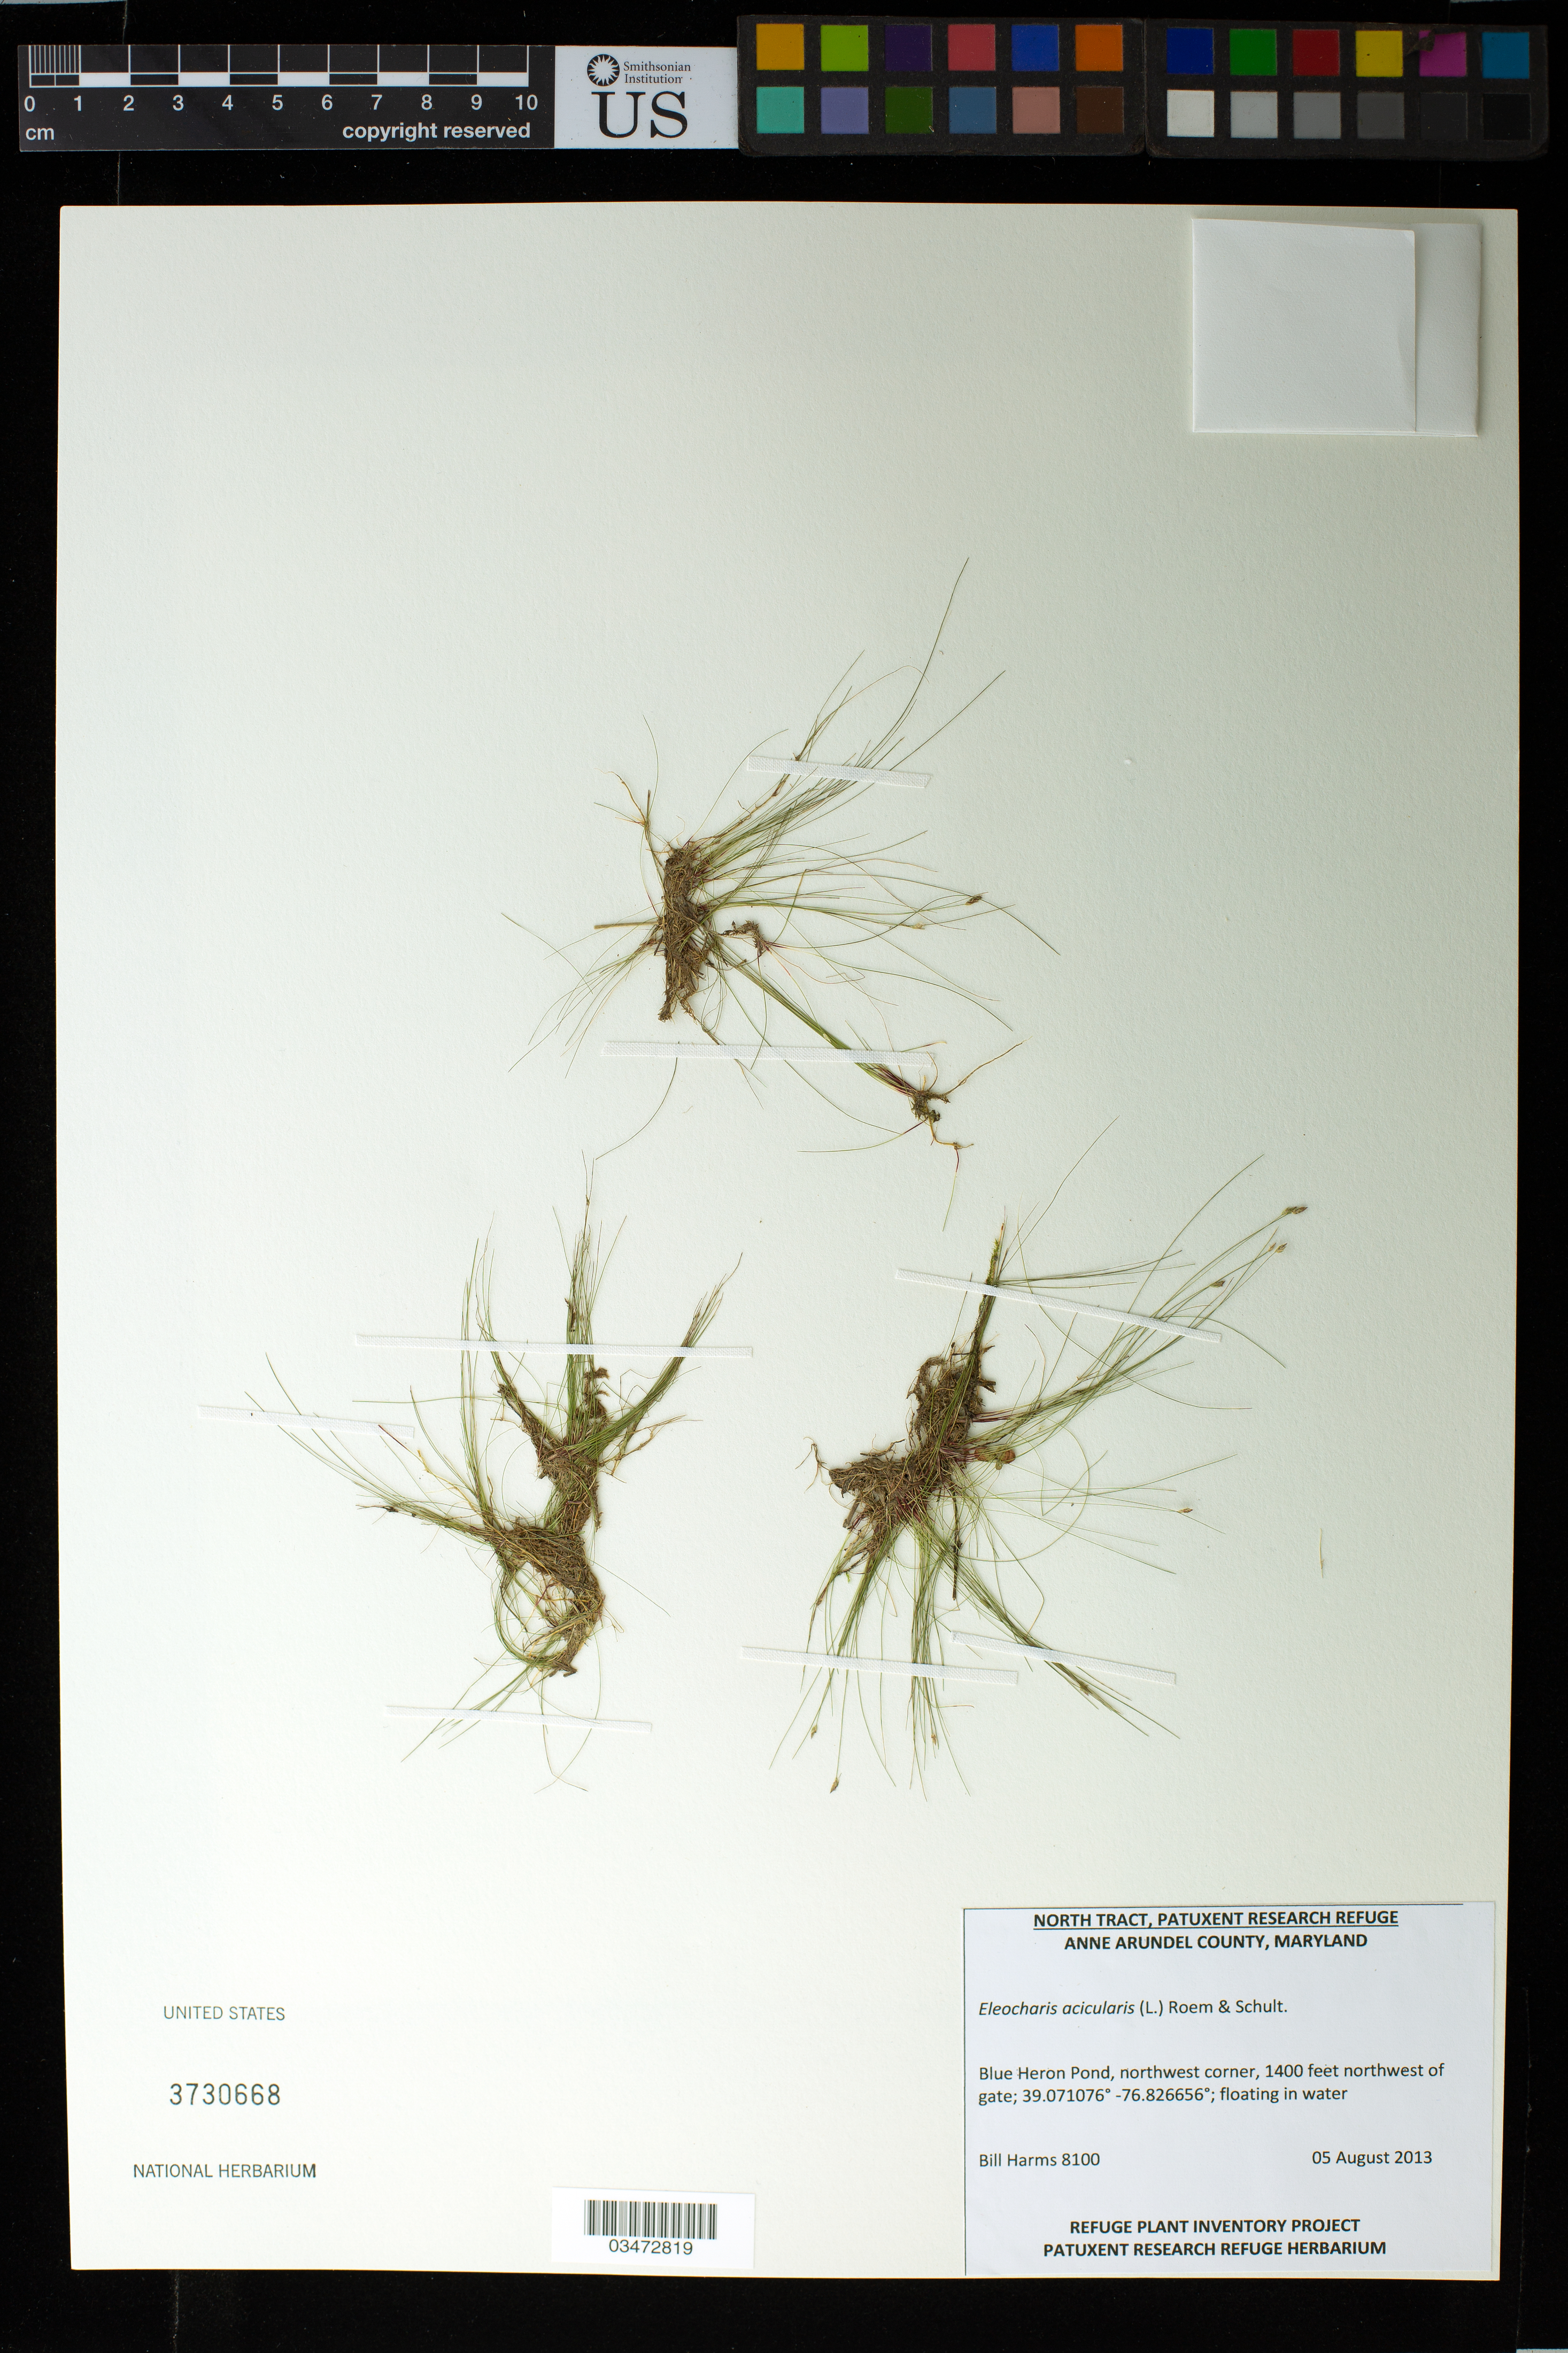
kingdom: Plantae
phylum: Tracheophyta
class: Liliopsida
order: Poales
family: Cyperaceae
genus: Eleocharis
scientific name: Eleocharis acicularis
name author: (L.) Roem. & Schult.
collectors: B. Harms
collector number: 8100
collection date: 2013-08-05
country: United States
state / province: Maryland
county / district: Anne Arundel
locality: Blue Heron Pond, northwest corner, 1400 feet northwest of gate; floating in water.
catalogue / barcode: US 3730668